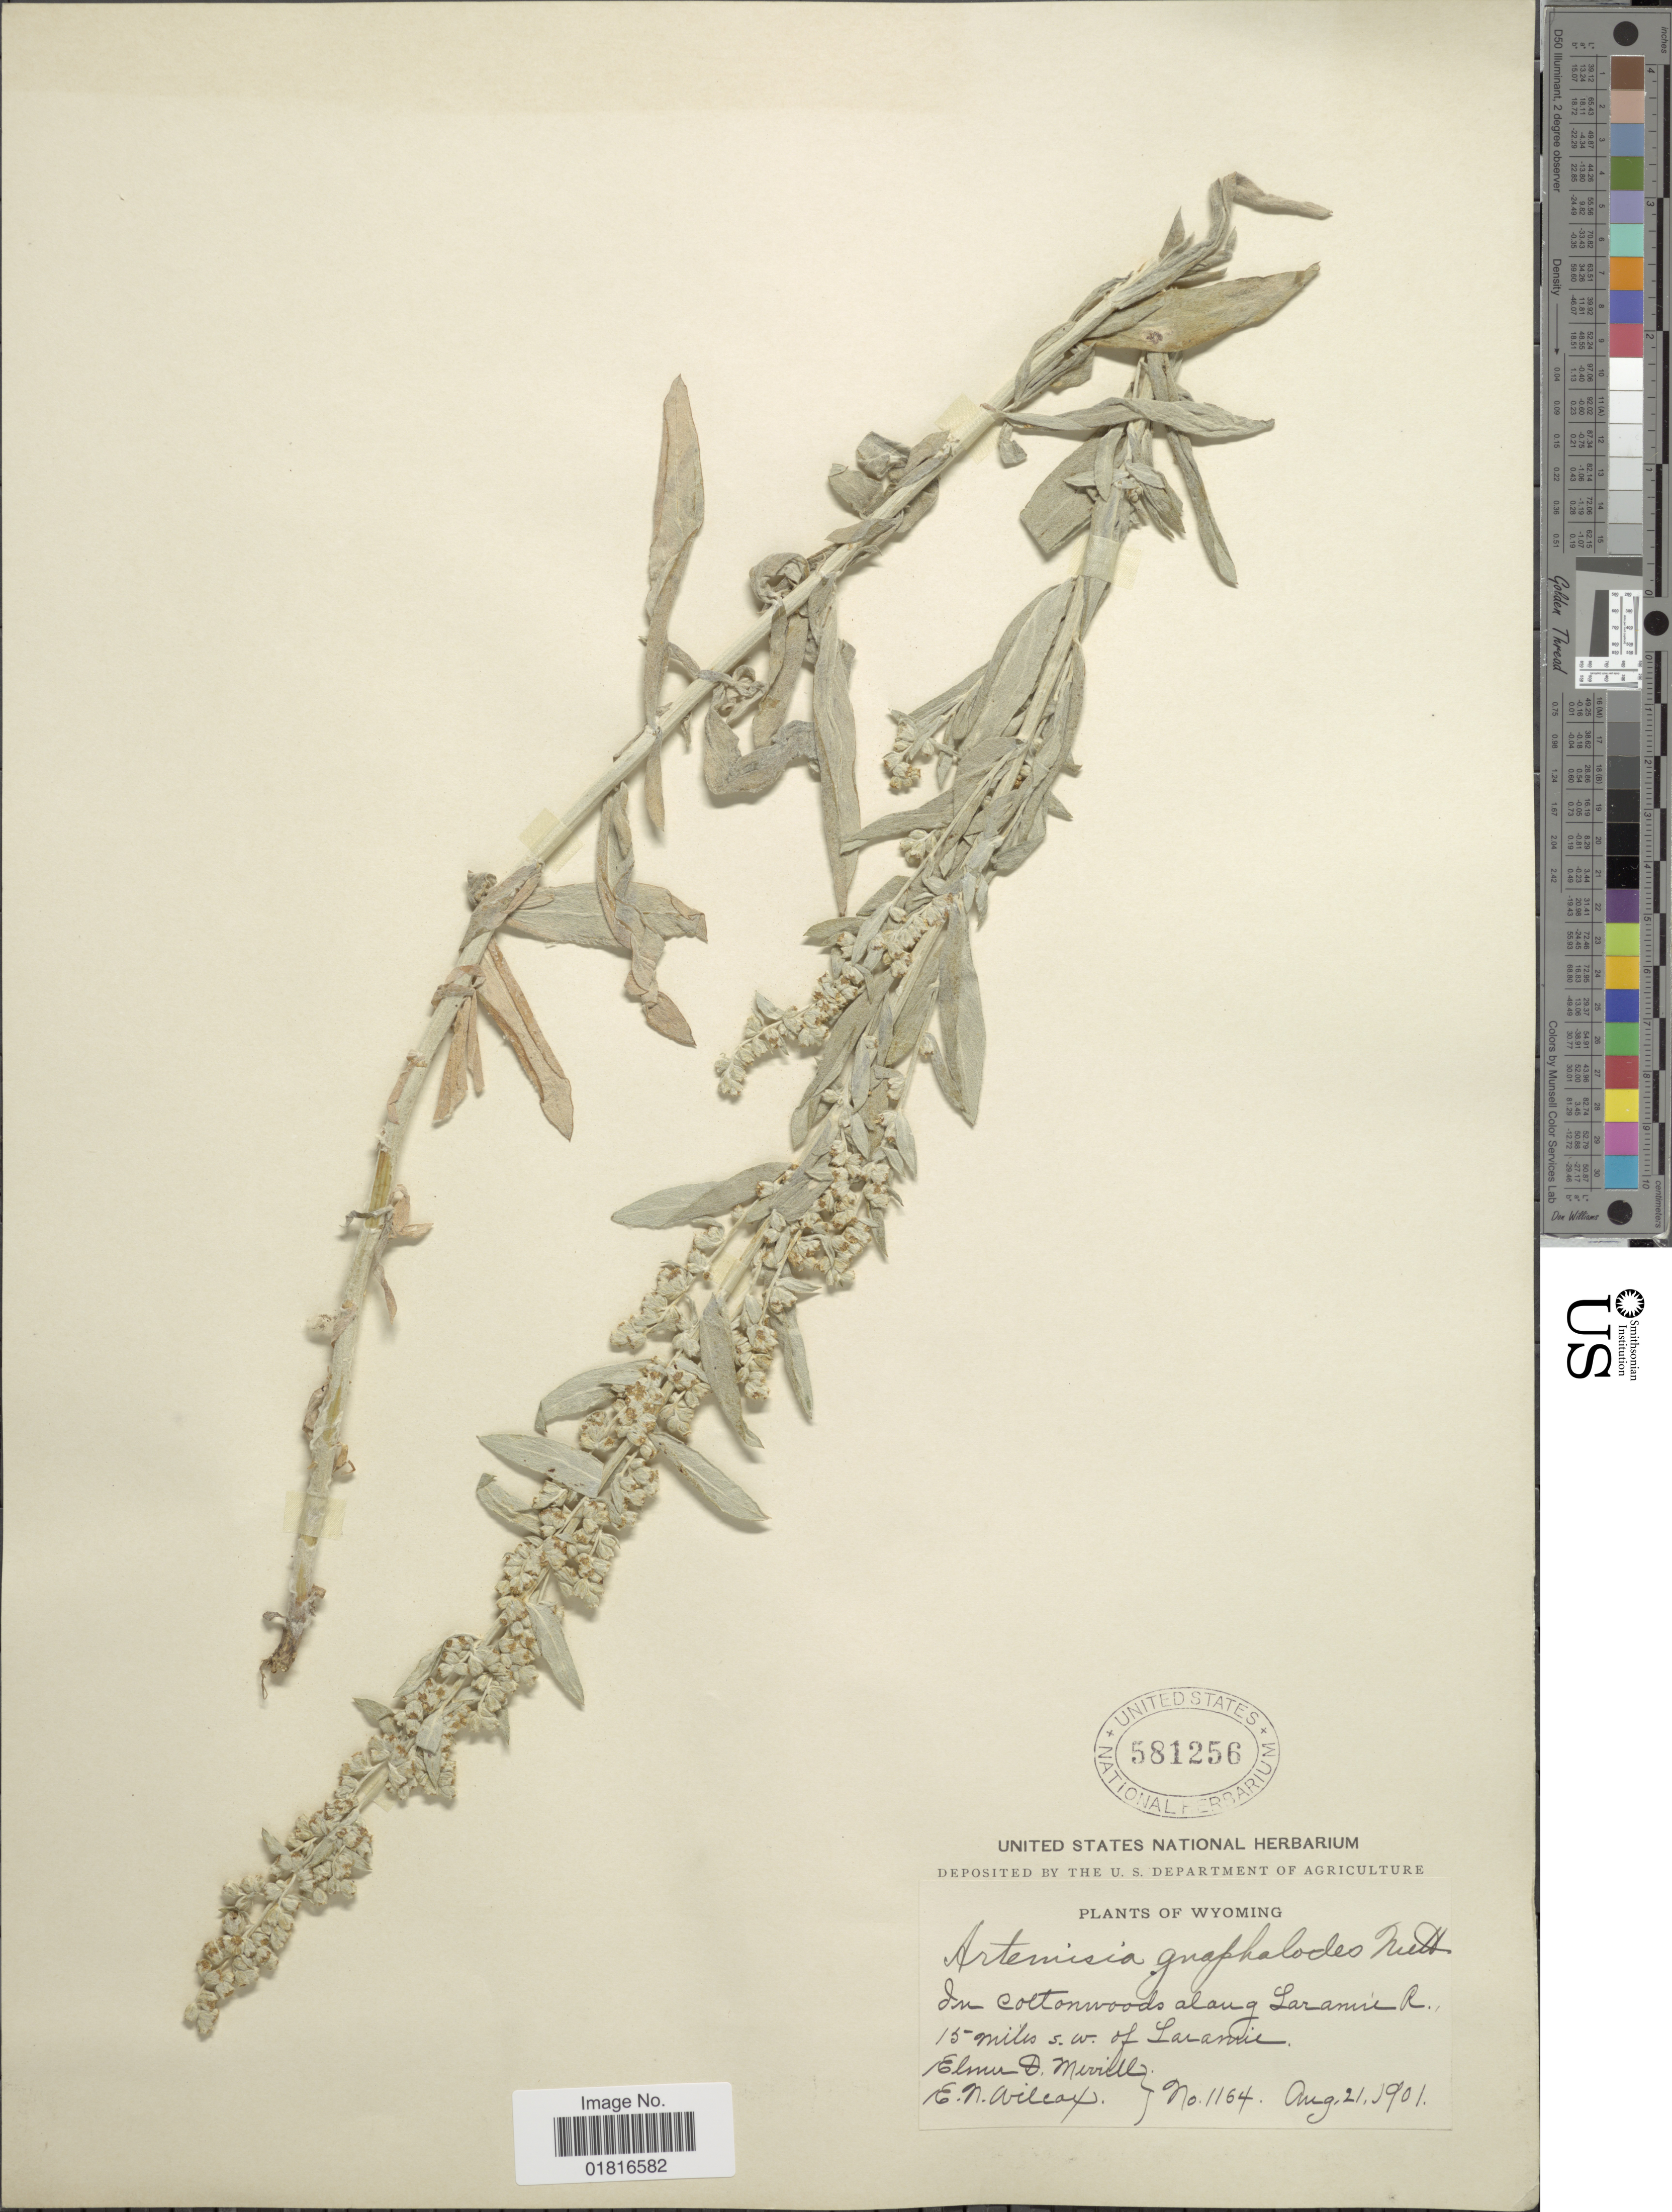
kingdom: Plantae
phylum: Tracheophyta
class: Magnoliopsida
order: Asterales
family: Asteraceae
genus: Artemisia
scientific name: Artemisia purshiana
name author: Besser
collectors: E. D. Merrill & E. Wilcox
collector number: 1164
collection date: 1901-08-21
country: United States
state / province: Wyoming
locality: In Cottonwoods along Laramie R., 15 miles s.w. of Laramie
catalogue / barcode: US 581256